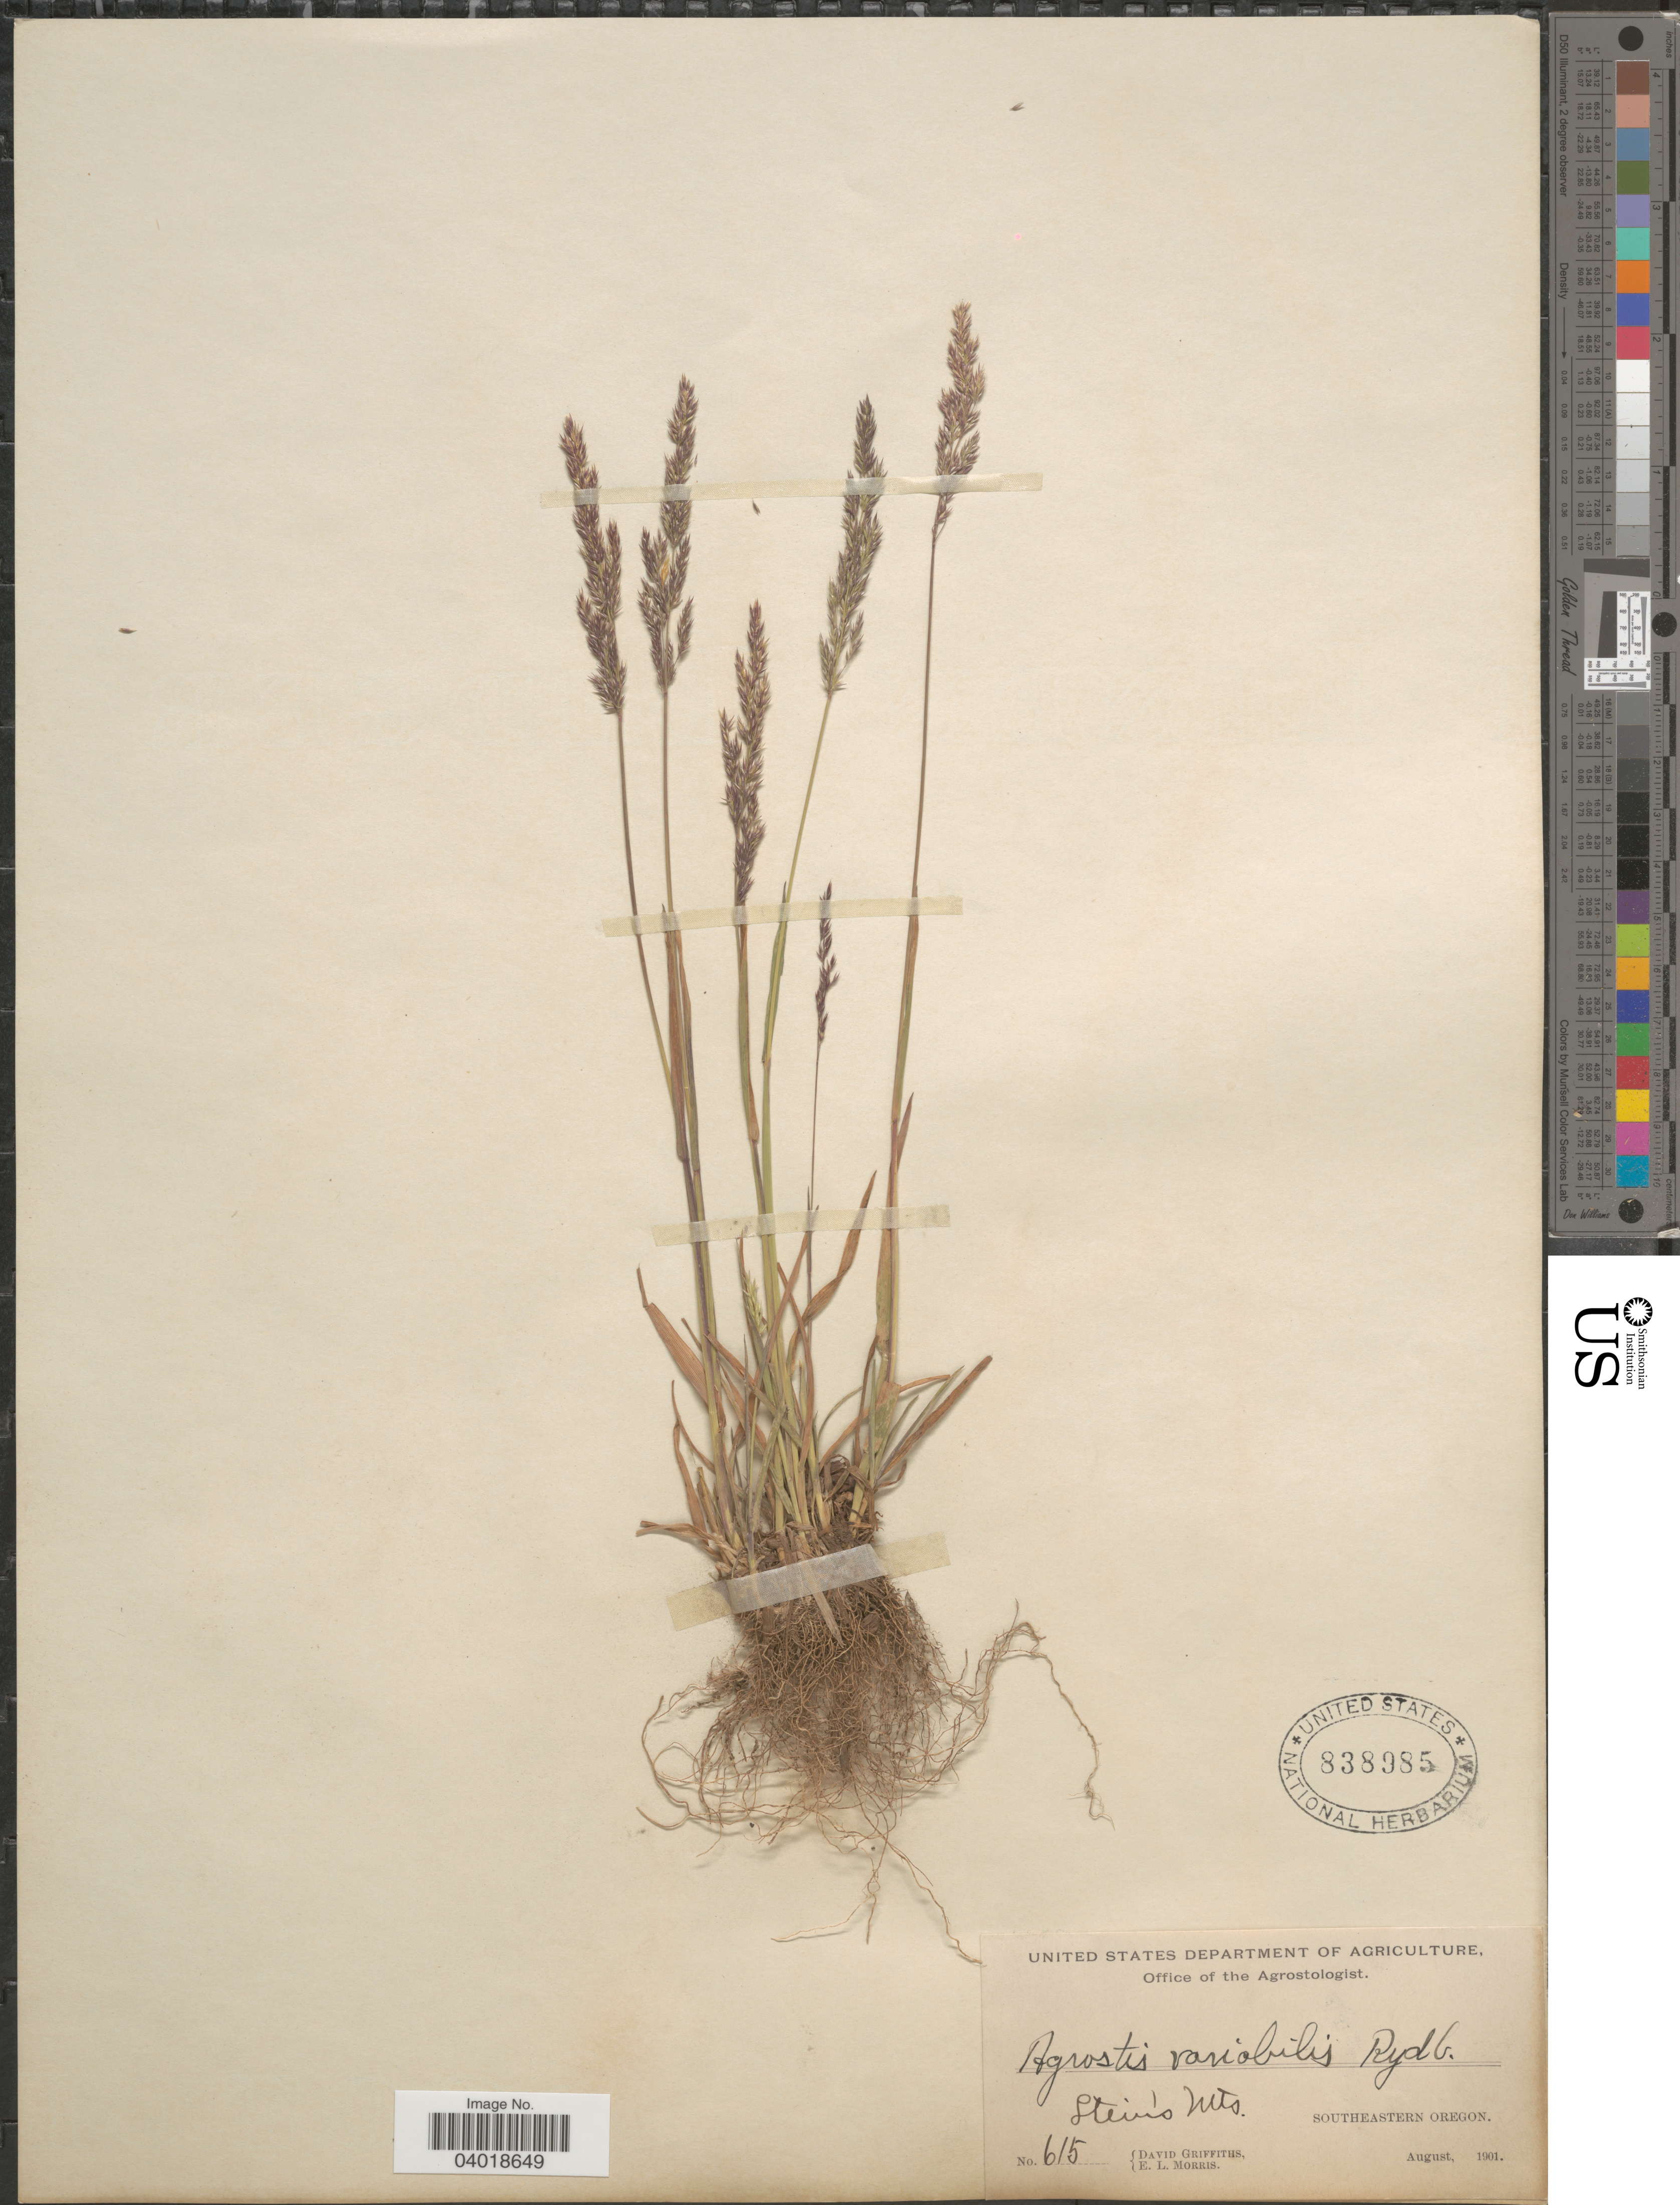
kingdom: Plantae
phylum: Tracheophyta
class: Liliopsida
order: Poales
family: Poaceae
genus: Agrostis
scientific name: Agrostis exarata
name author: Trin.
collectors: D. Griffiths & E. Morris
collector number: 615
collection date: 1901-08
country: United States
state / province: Oregon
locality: Stein's Mts. Southeastern Oregon.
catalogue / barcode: US 838985